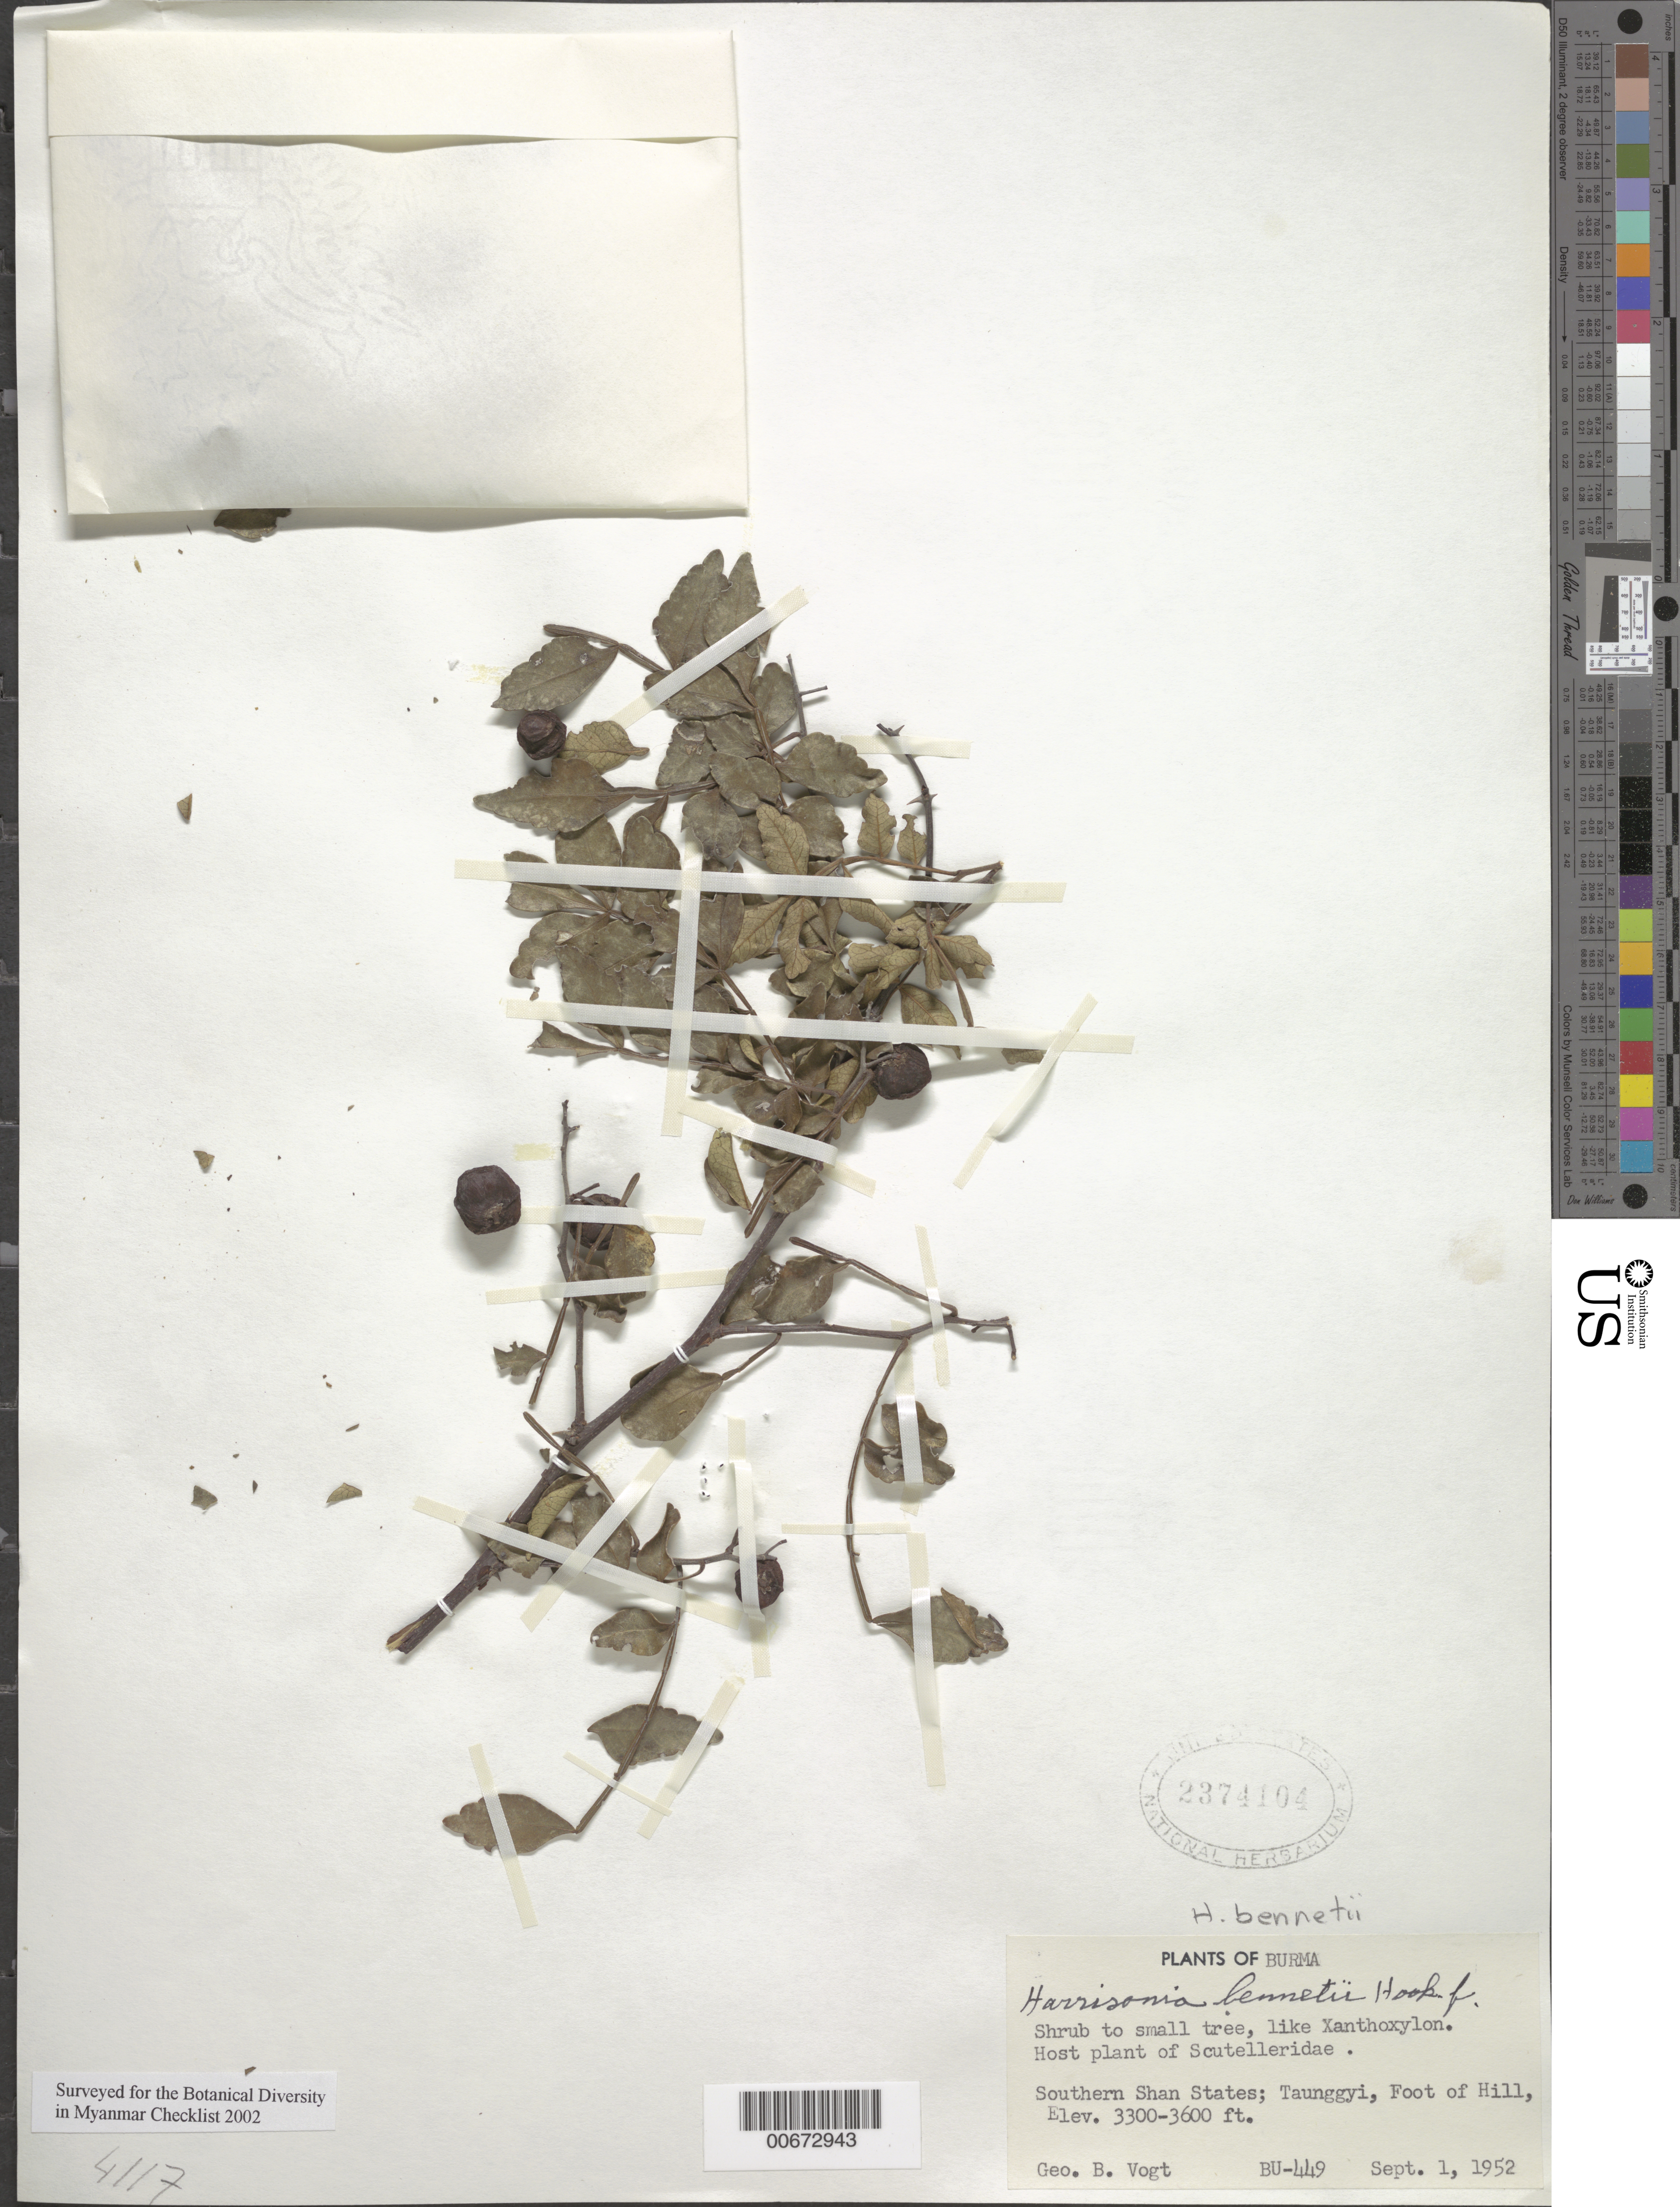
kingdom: Plantae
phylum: Tracheophyta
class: Magnoliopsida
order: Sapindales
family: Rutaceae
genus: Harrisonia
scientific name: Harrisonia bennettii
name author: Hook. f.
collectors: G. Vogt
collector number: BU-449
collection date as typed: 01 Sep 1952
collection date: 1952-09-01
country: Myanmar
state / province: Shan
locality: Taunggyi.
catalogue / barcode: US 2374104